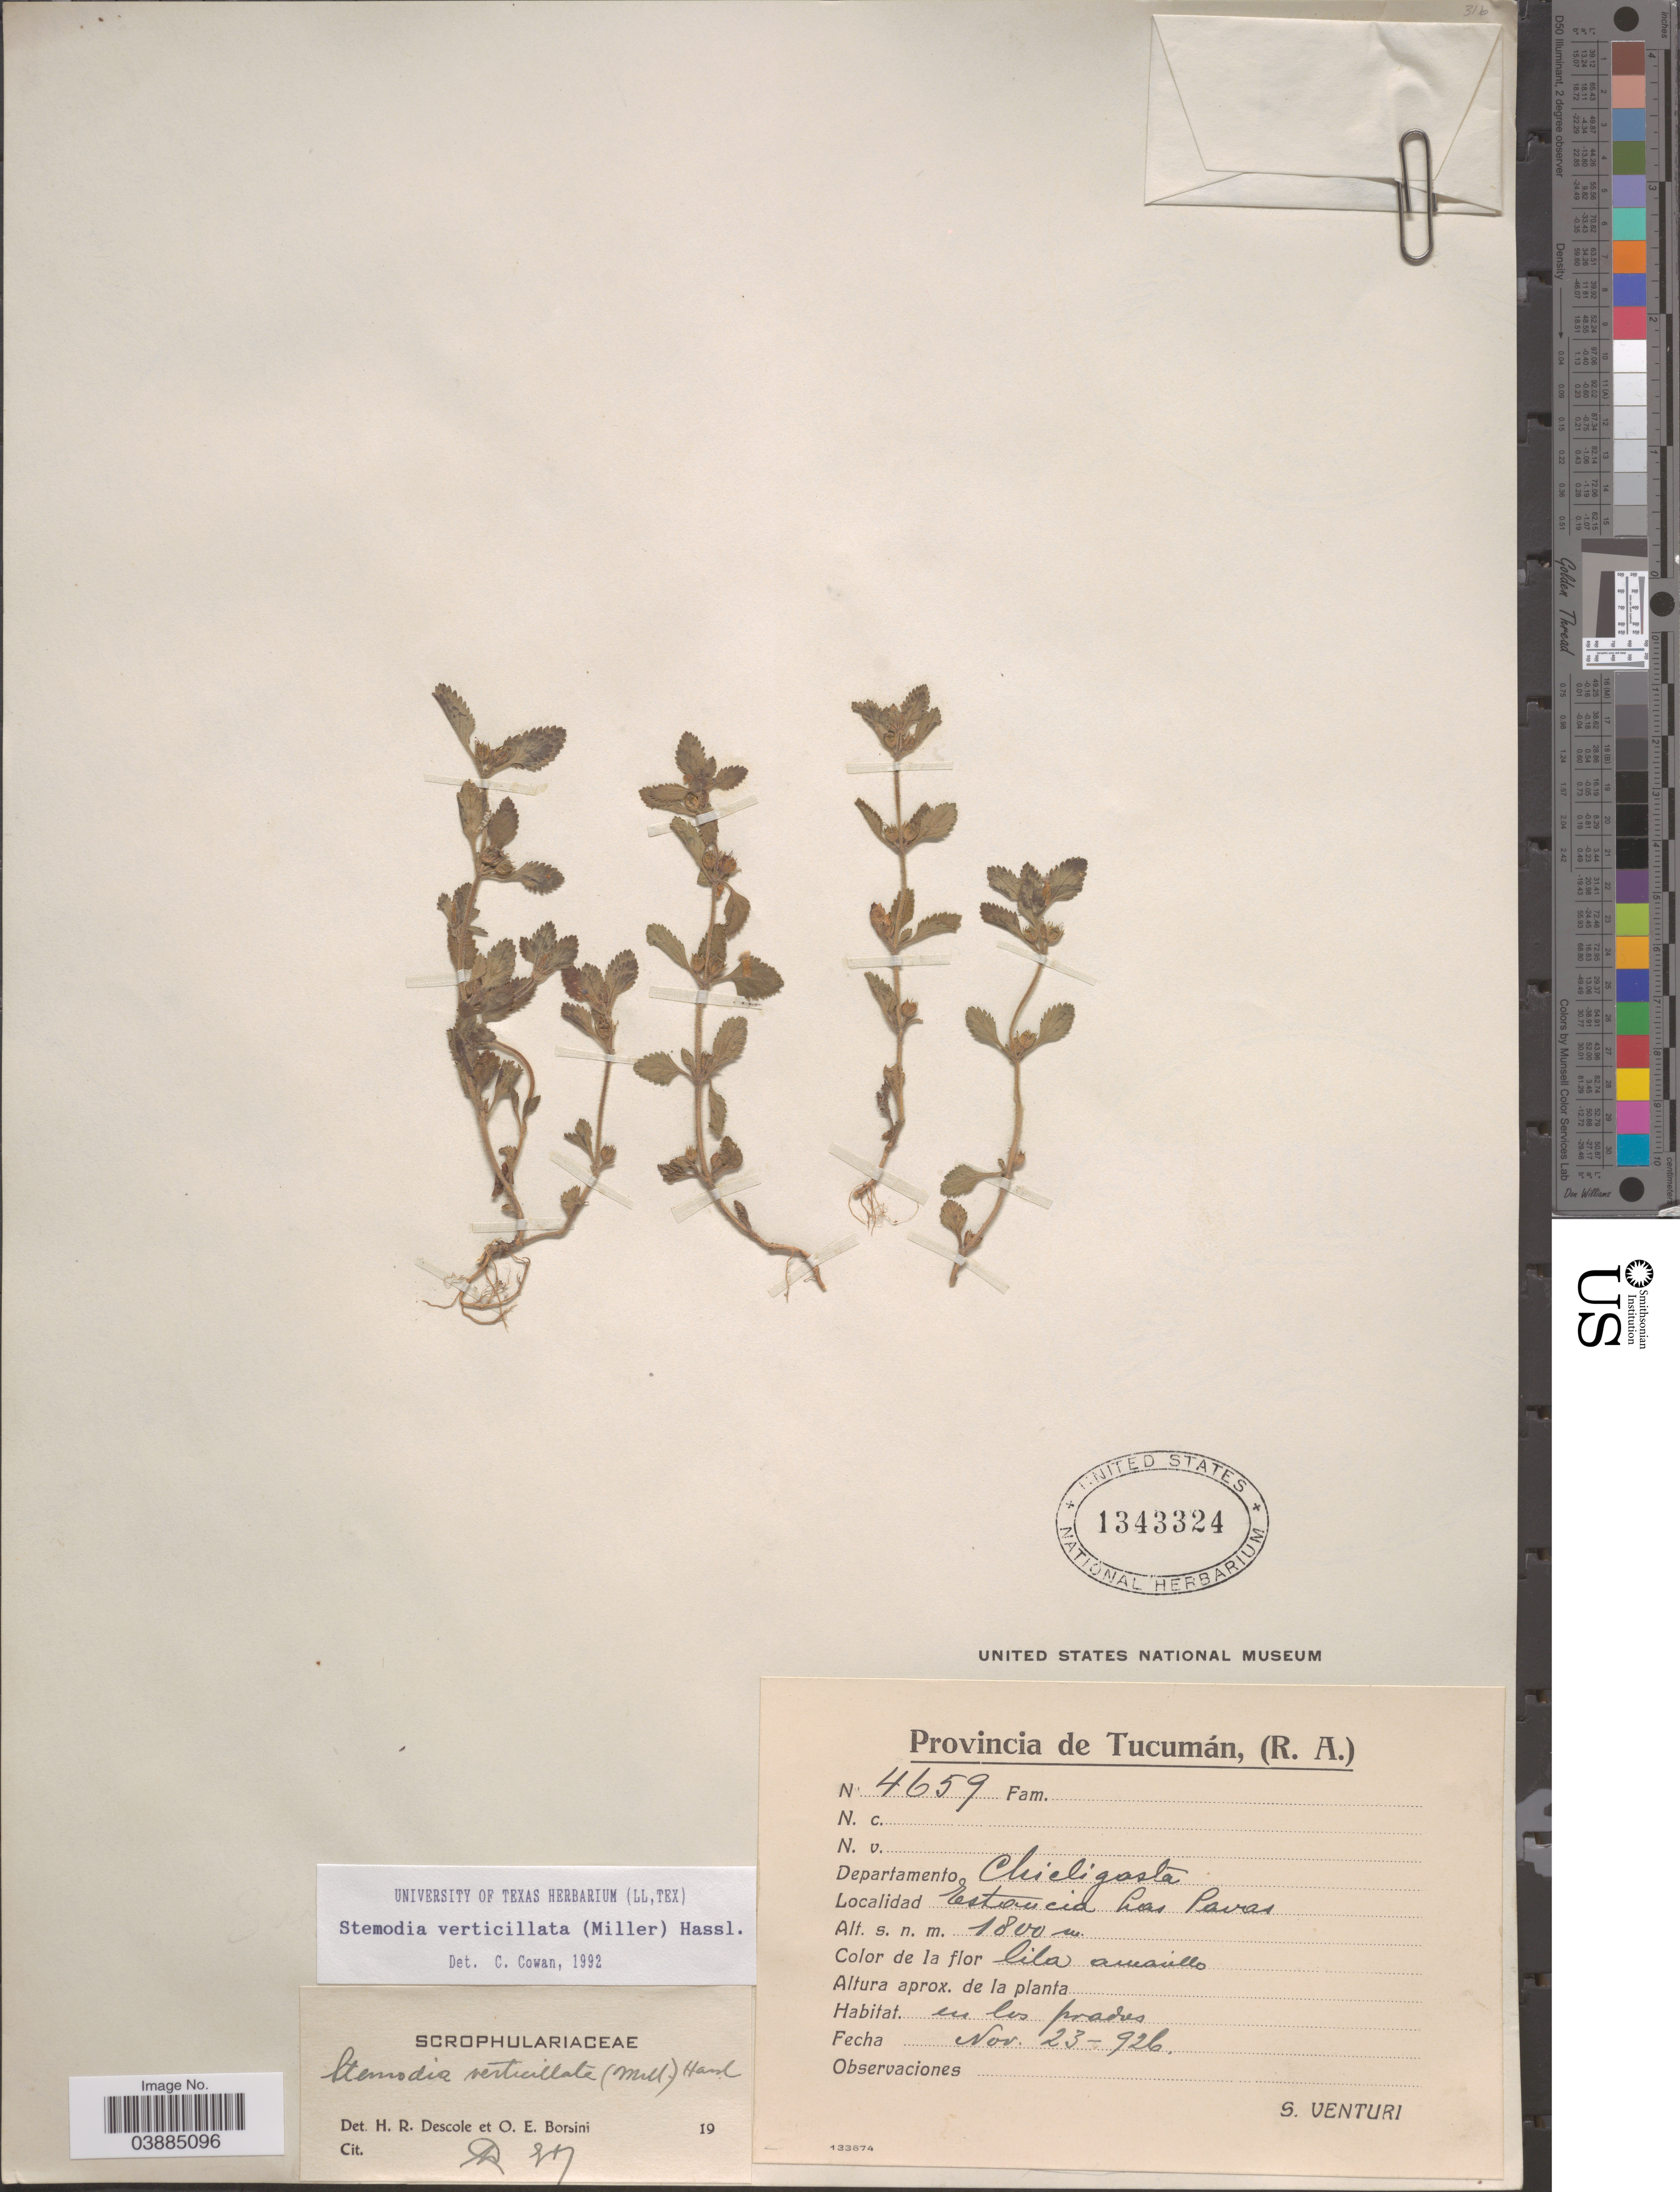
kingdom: Plantae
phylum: Tracheophyta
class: Magnoliopsida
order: Lamiales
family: Plantaginaceae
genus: Stemodia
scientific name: Stemodia verticillata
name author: (Mill.) Hassl.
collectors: S. Venturi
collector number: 4659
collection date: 1926-11-23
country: Argentina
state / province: Tucuman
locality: Departamento Chicligasta. Estancia Las Pavas.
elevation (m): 1800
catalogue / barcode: US 1343324